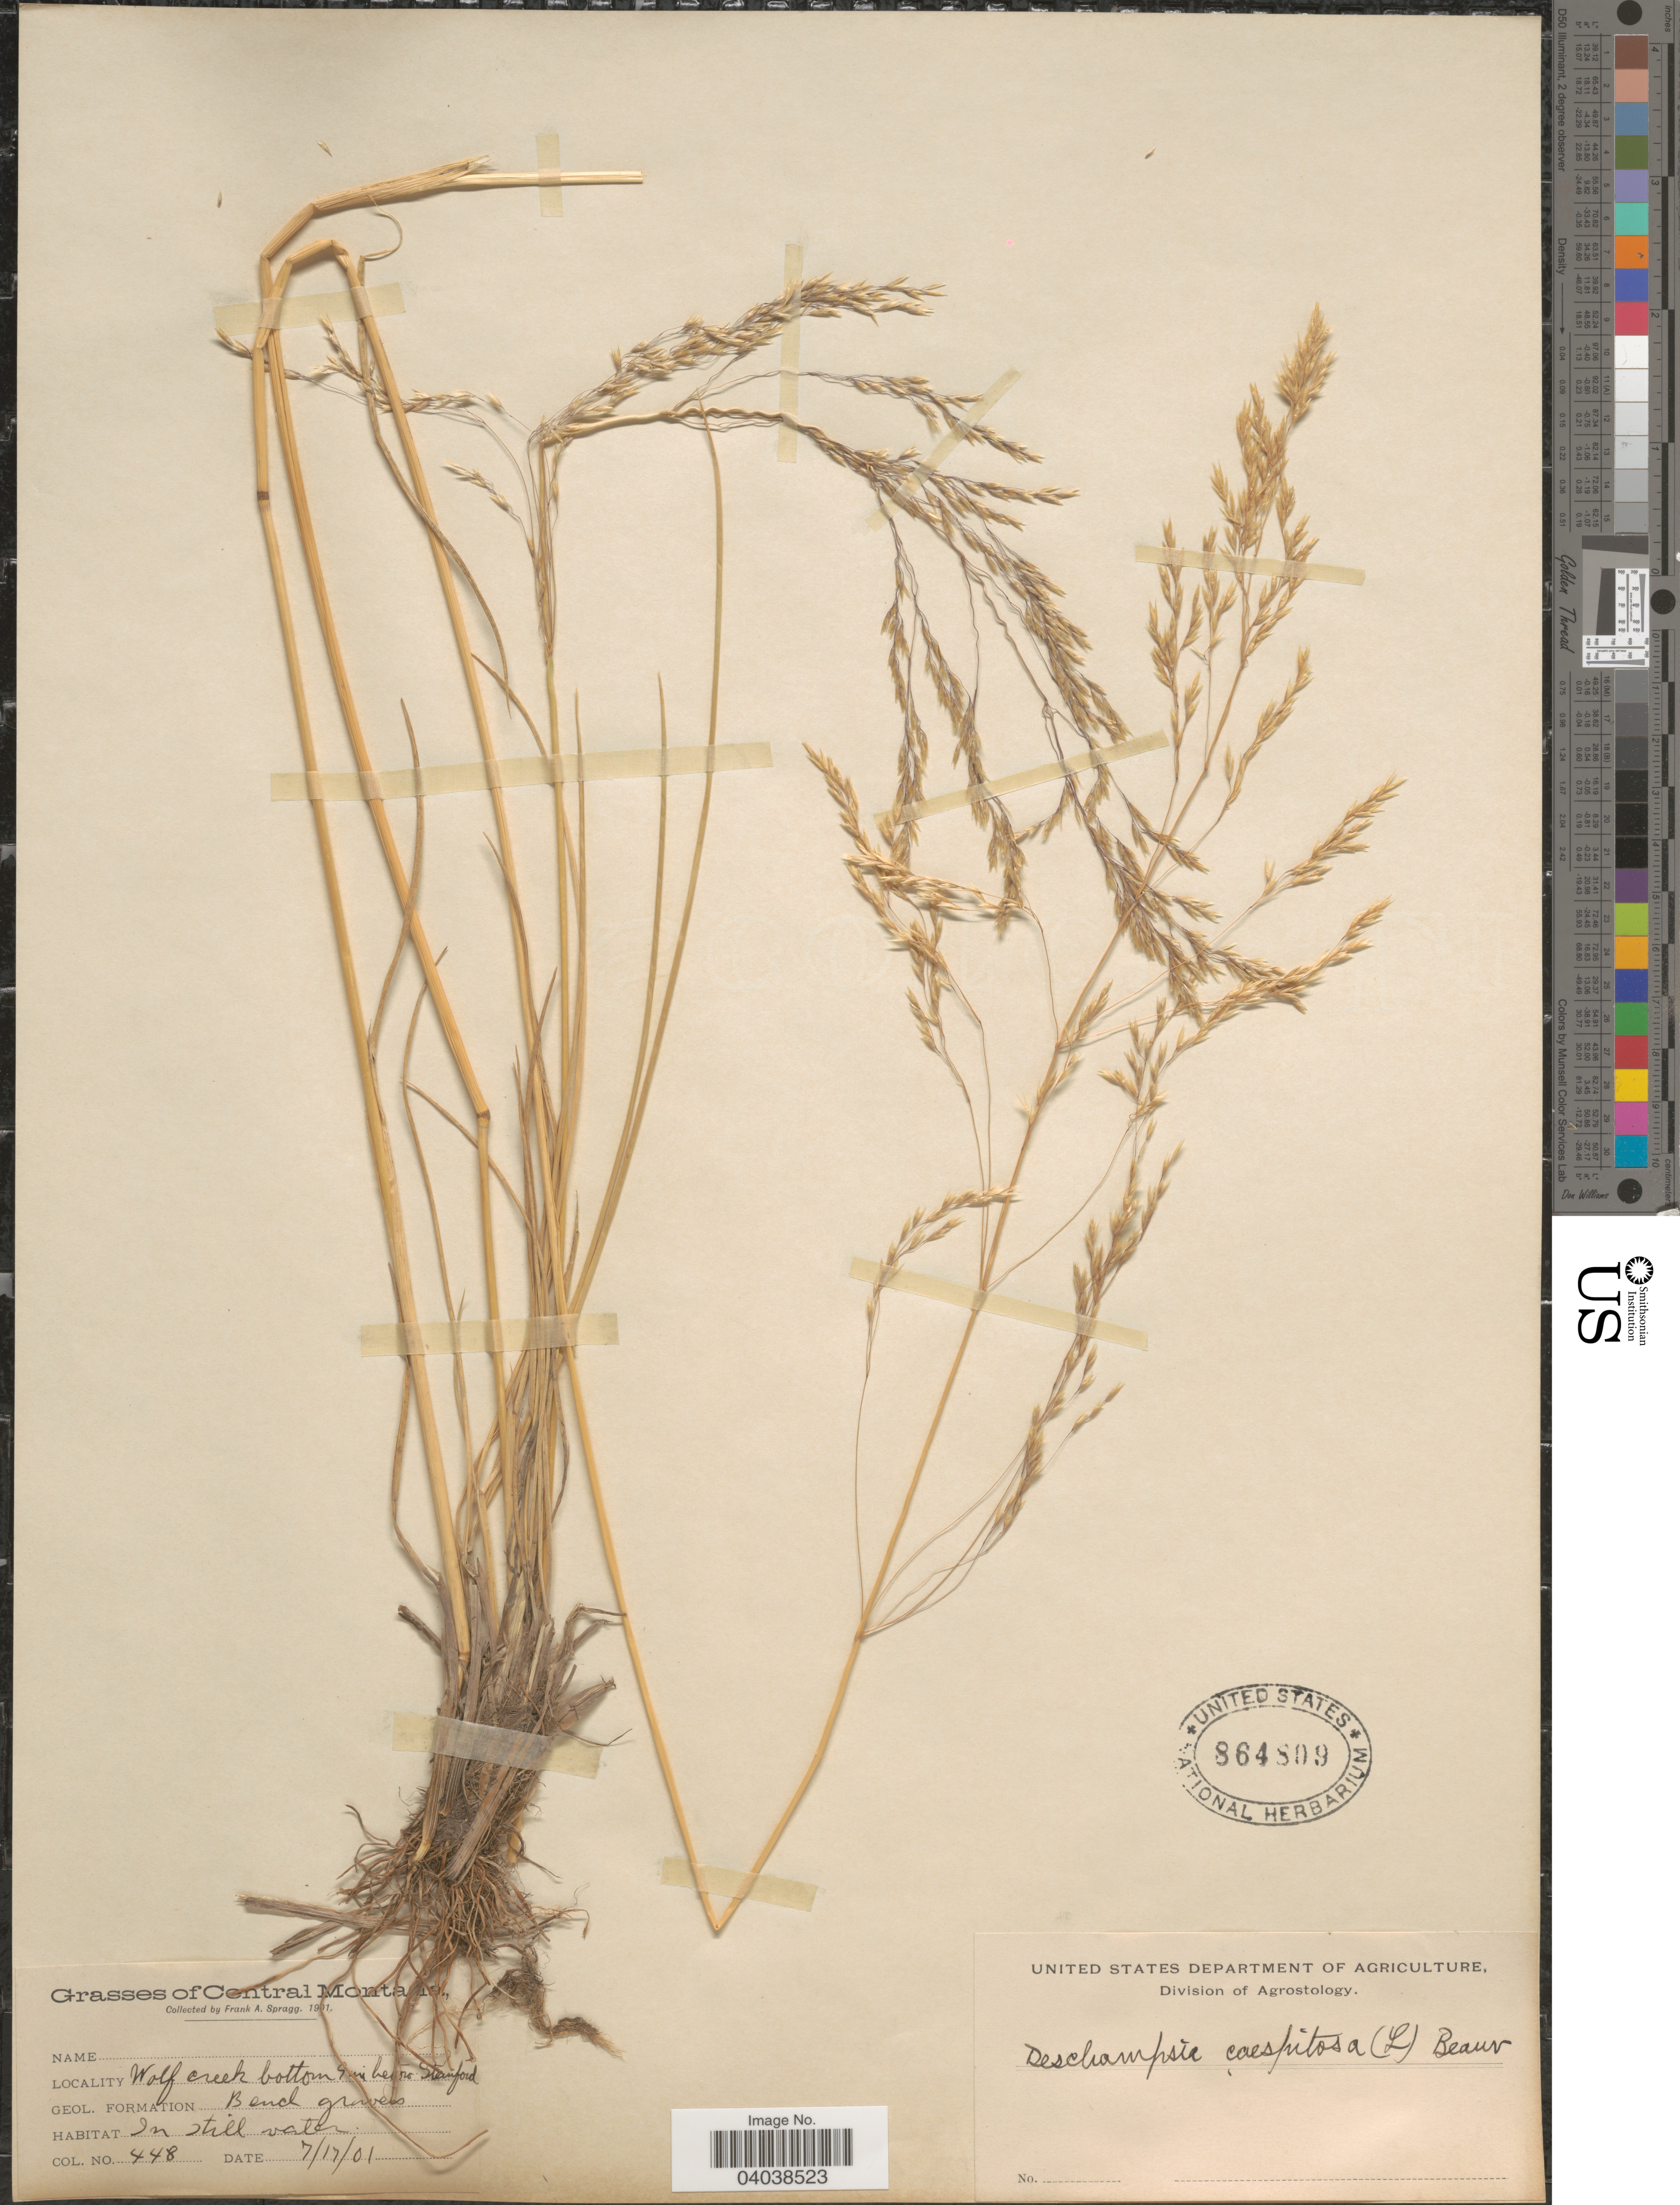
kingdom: Plantae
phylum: Tracheophyta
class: Liliopsida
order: Poales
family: Poaceae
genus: Deschampsia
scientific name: Deschampsia cespitosa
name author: (L.) P. Beauv.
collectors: F. Spragg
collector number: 448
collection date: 1901-07-17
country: United States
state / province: Montana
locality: Central Montana. Wolf creek bottom 9 mi. below Stanford.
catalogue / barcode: US 864809